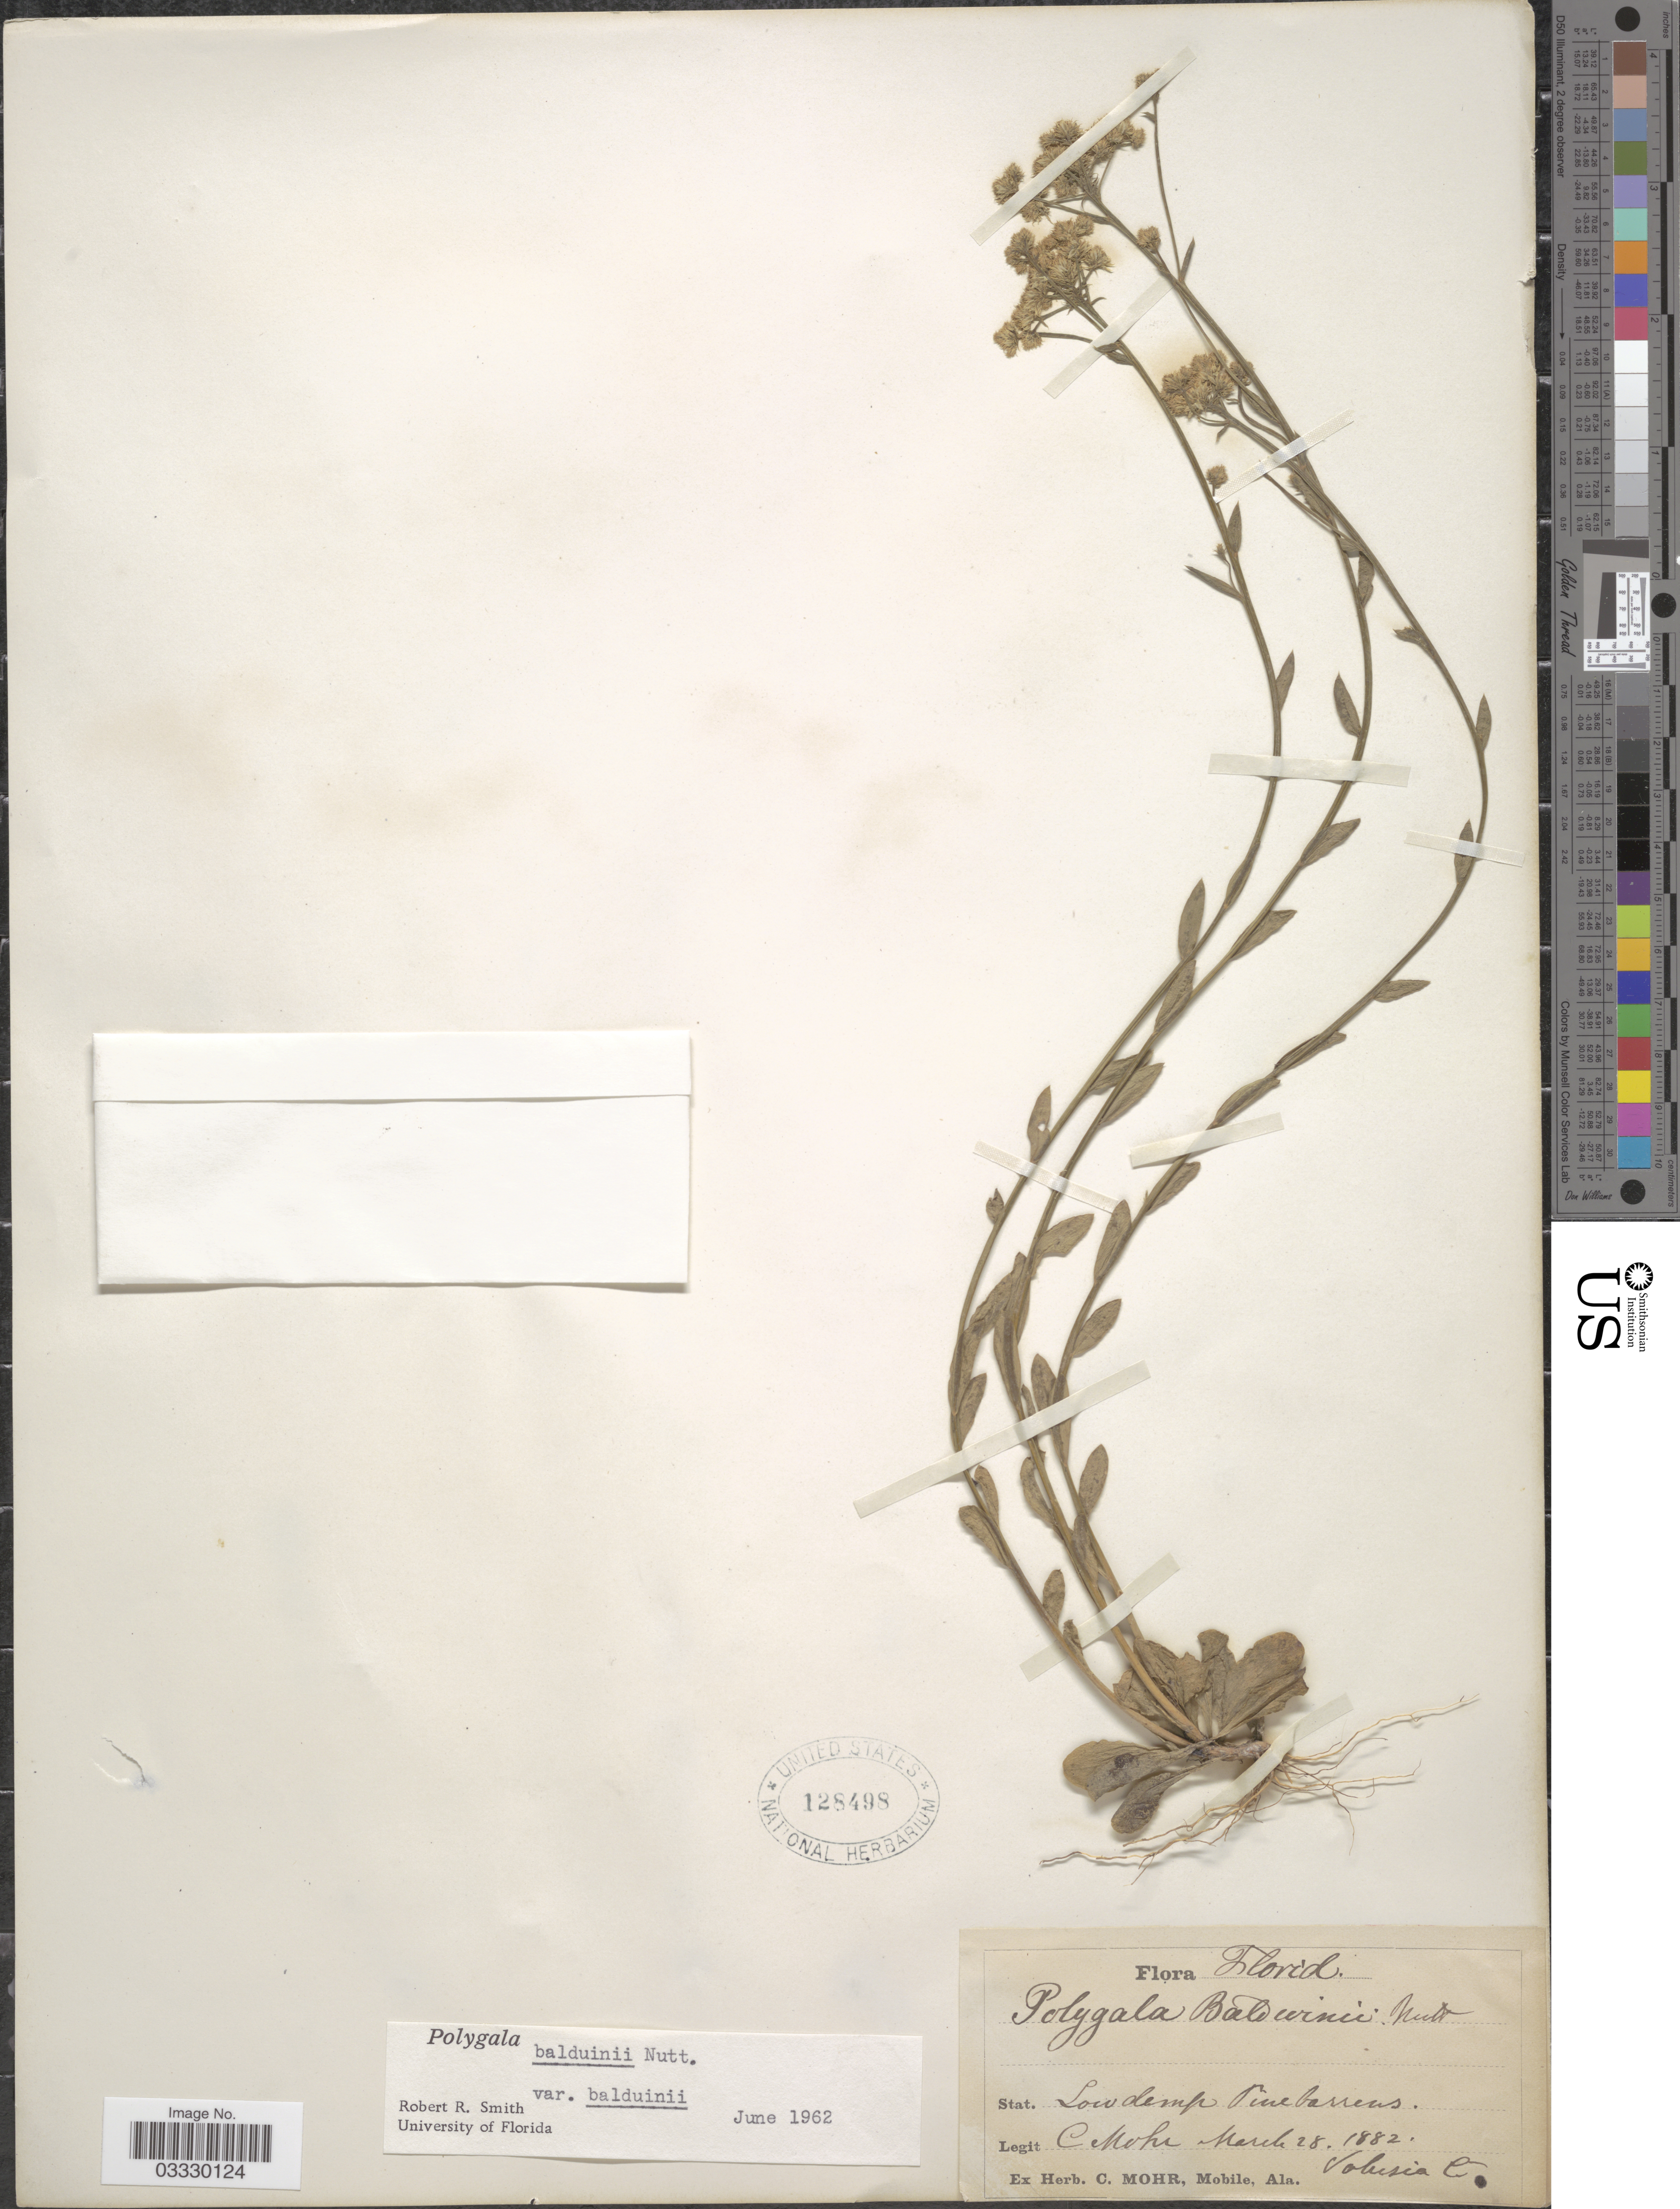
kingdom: Plantae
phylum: Tracheophyta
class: Magnoliopsida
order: Fabales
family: Polygalaceae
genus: Polygala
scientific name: Polygala balduinii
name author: Nutt.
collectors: C. T. Mohr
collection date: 1882-03-28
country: United States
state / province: Florida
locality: Pine barrens. Volusia Co.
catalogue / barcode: US 128498